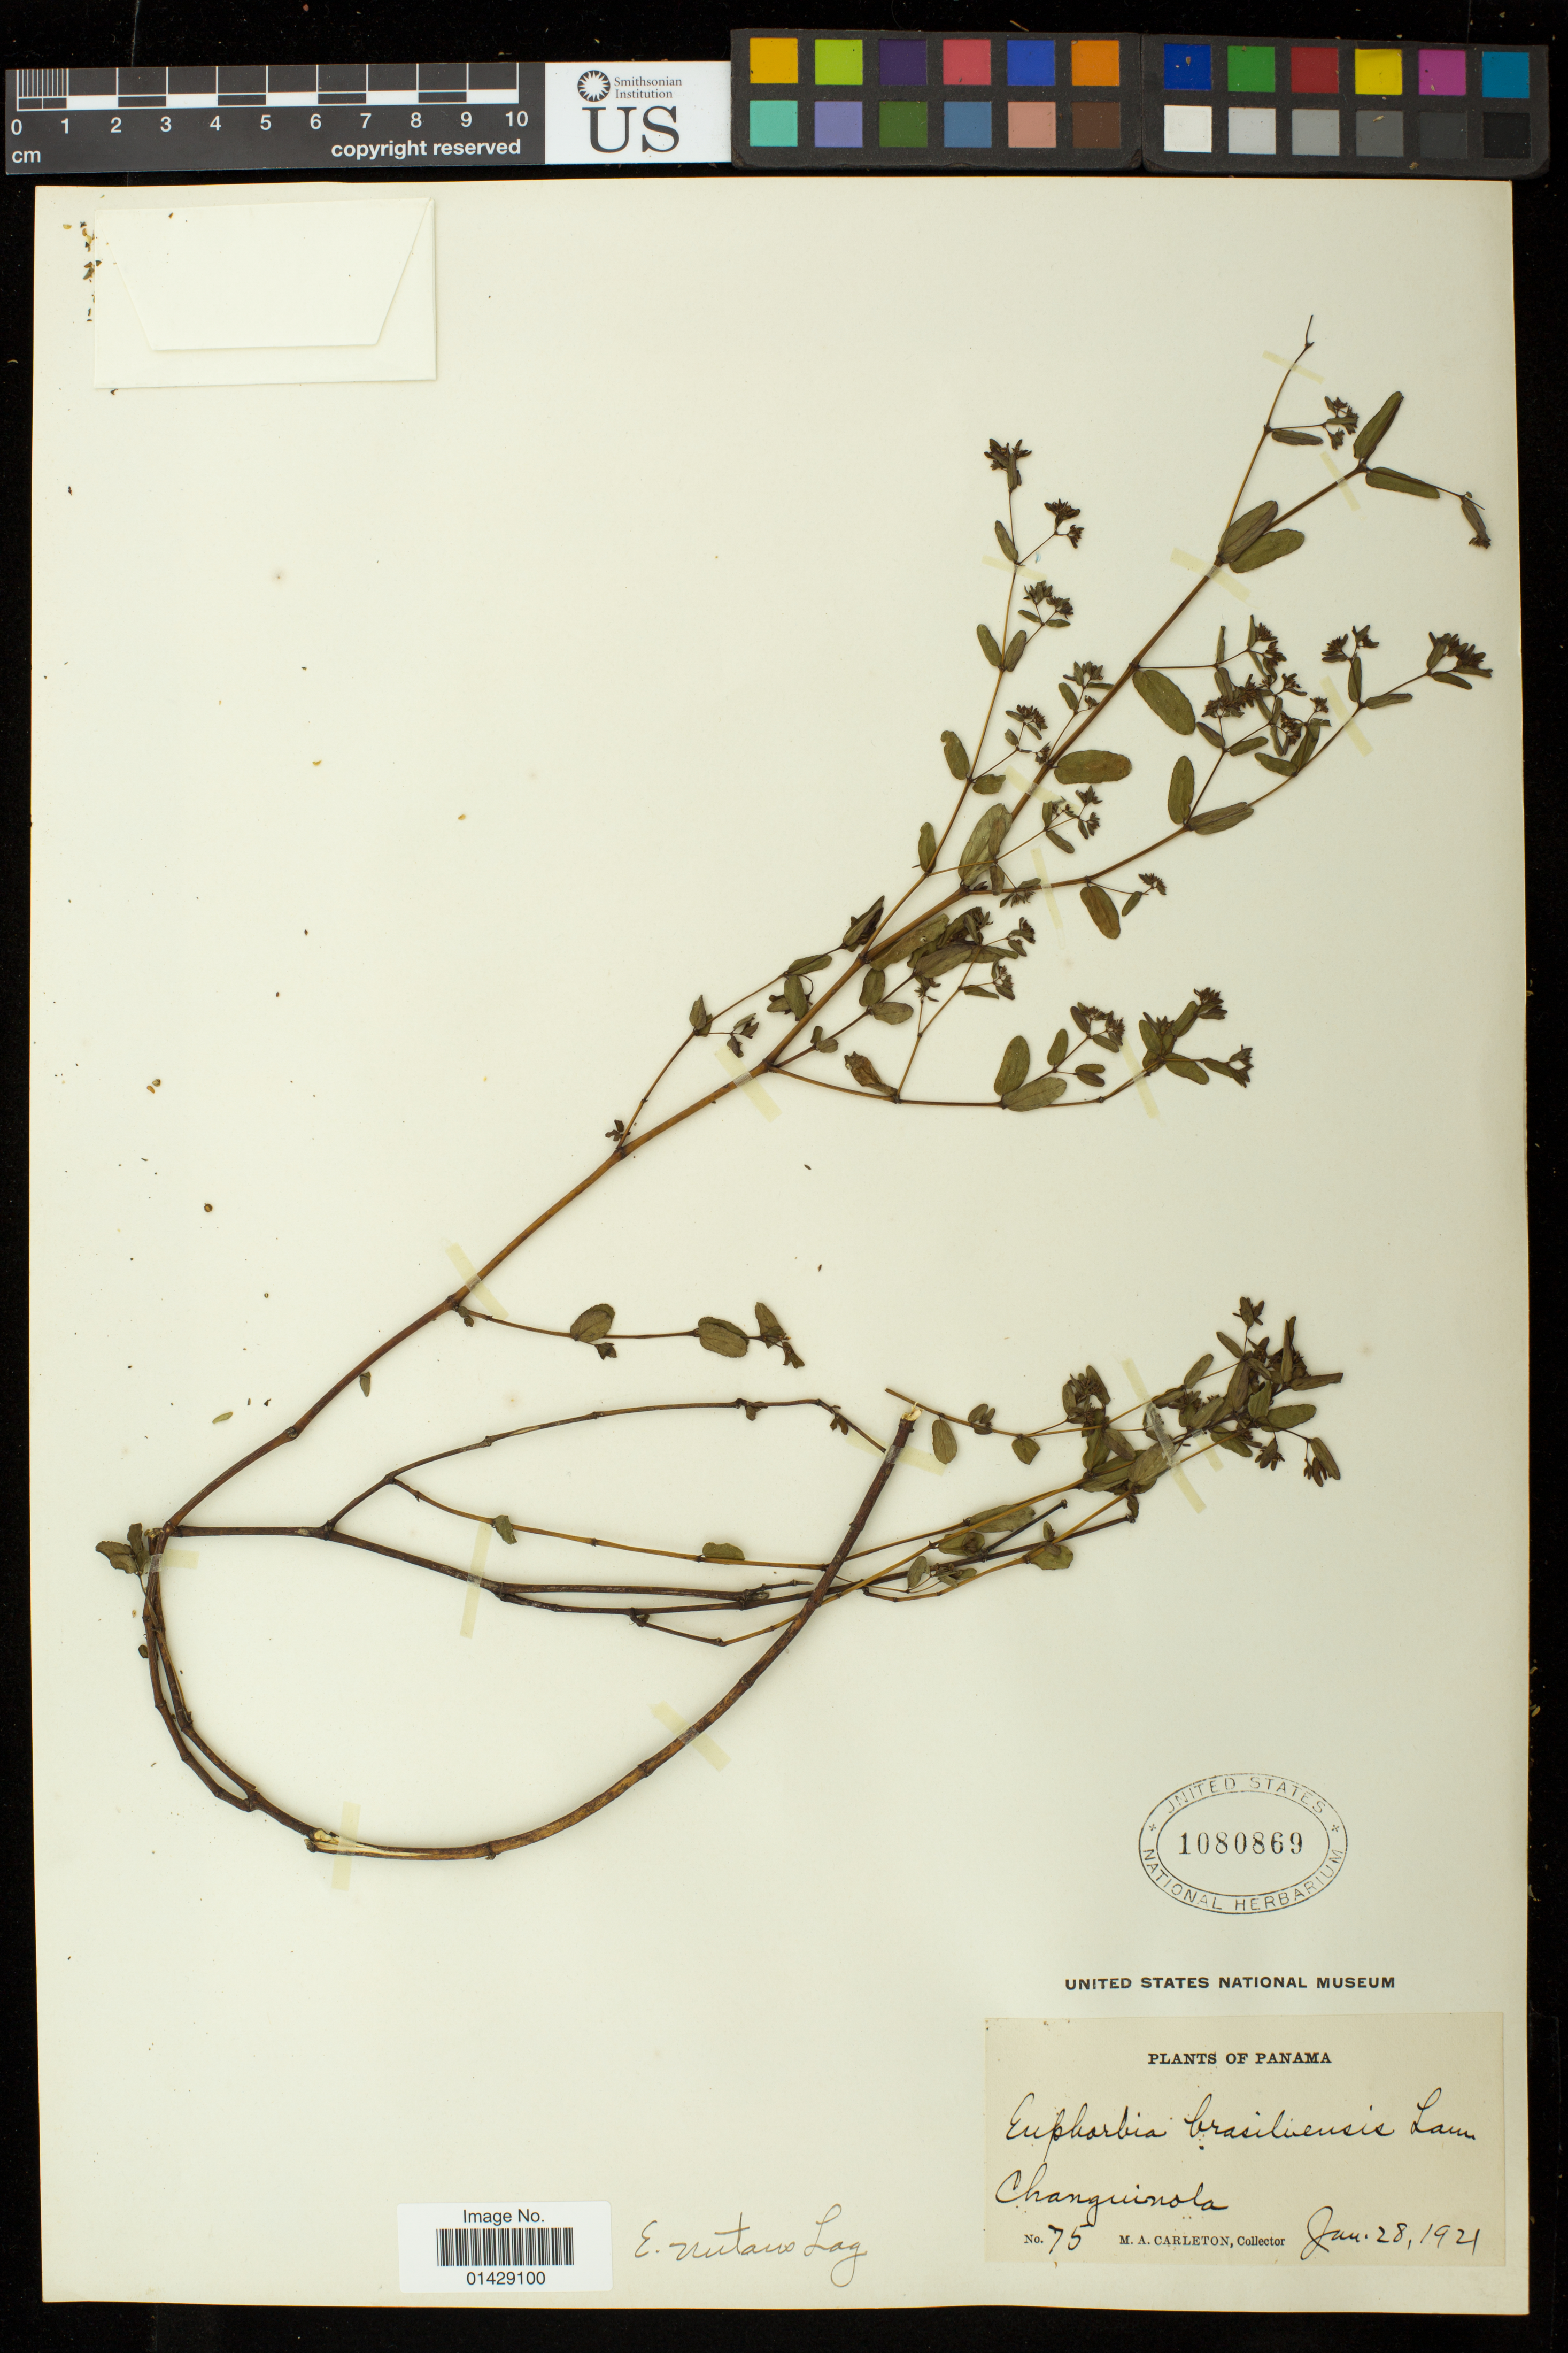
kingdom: Plantae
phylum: Tracheophyta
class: Magnoliopsida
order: Malpighiales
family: Euphorbiaceae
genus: Euphorbia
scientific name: Euphorbia hyssopifolia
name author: L.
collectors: M. A. Carleton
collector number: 75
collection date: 1921-01-28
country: Panama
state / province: Bocas del Toro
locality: Changuinola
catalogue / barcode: US 1080869